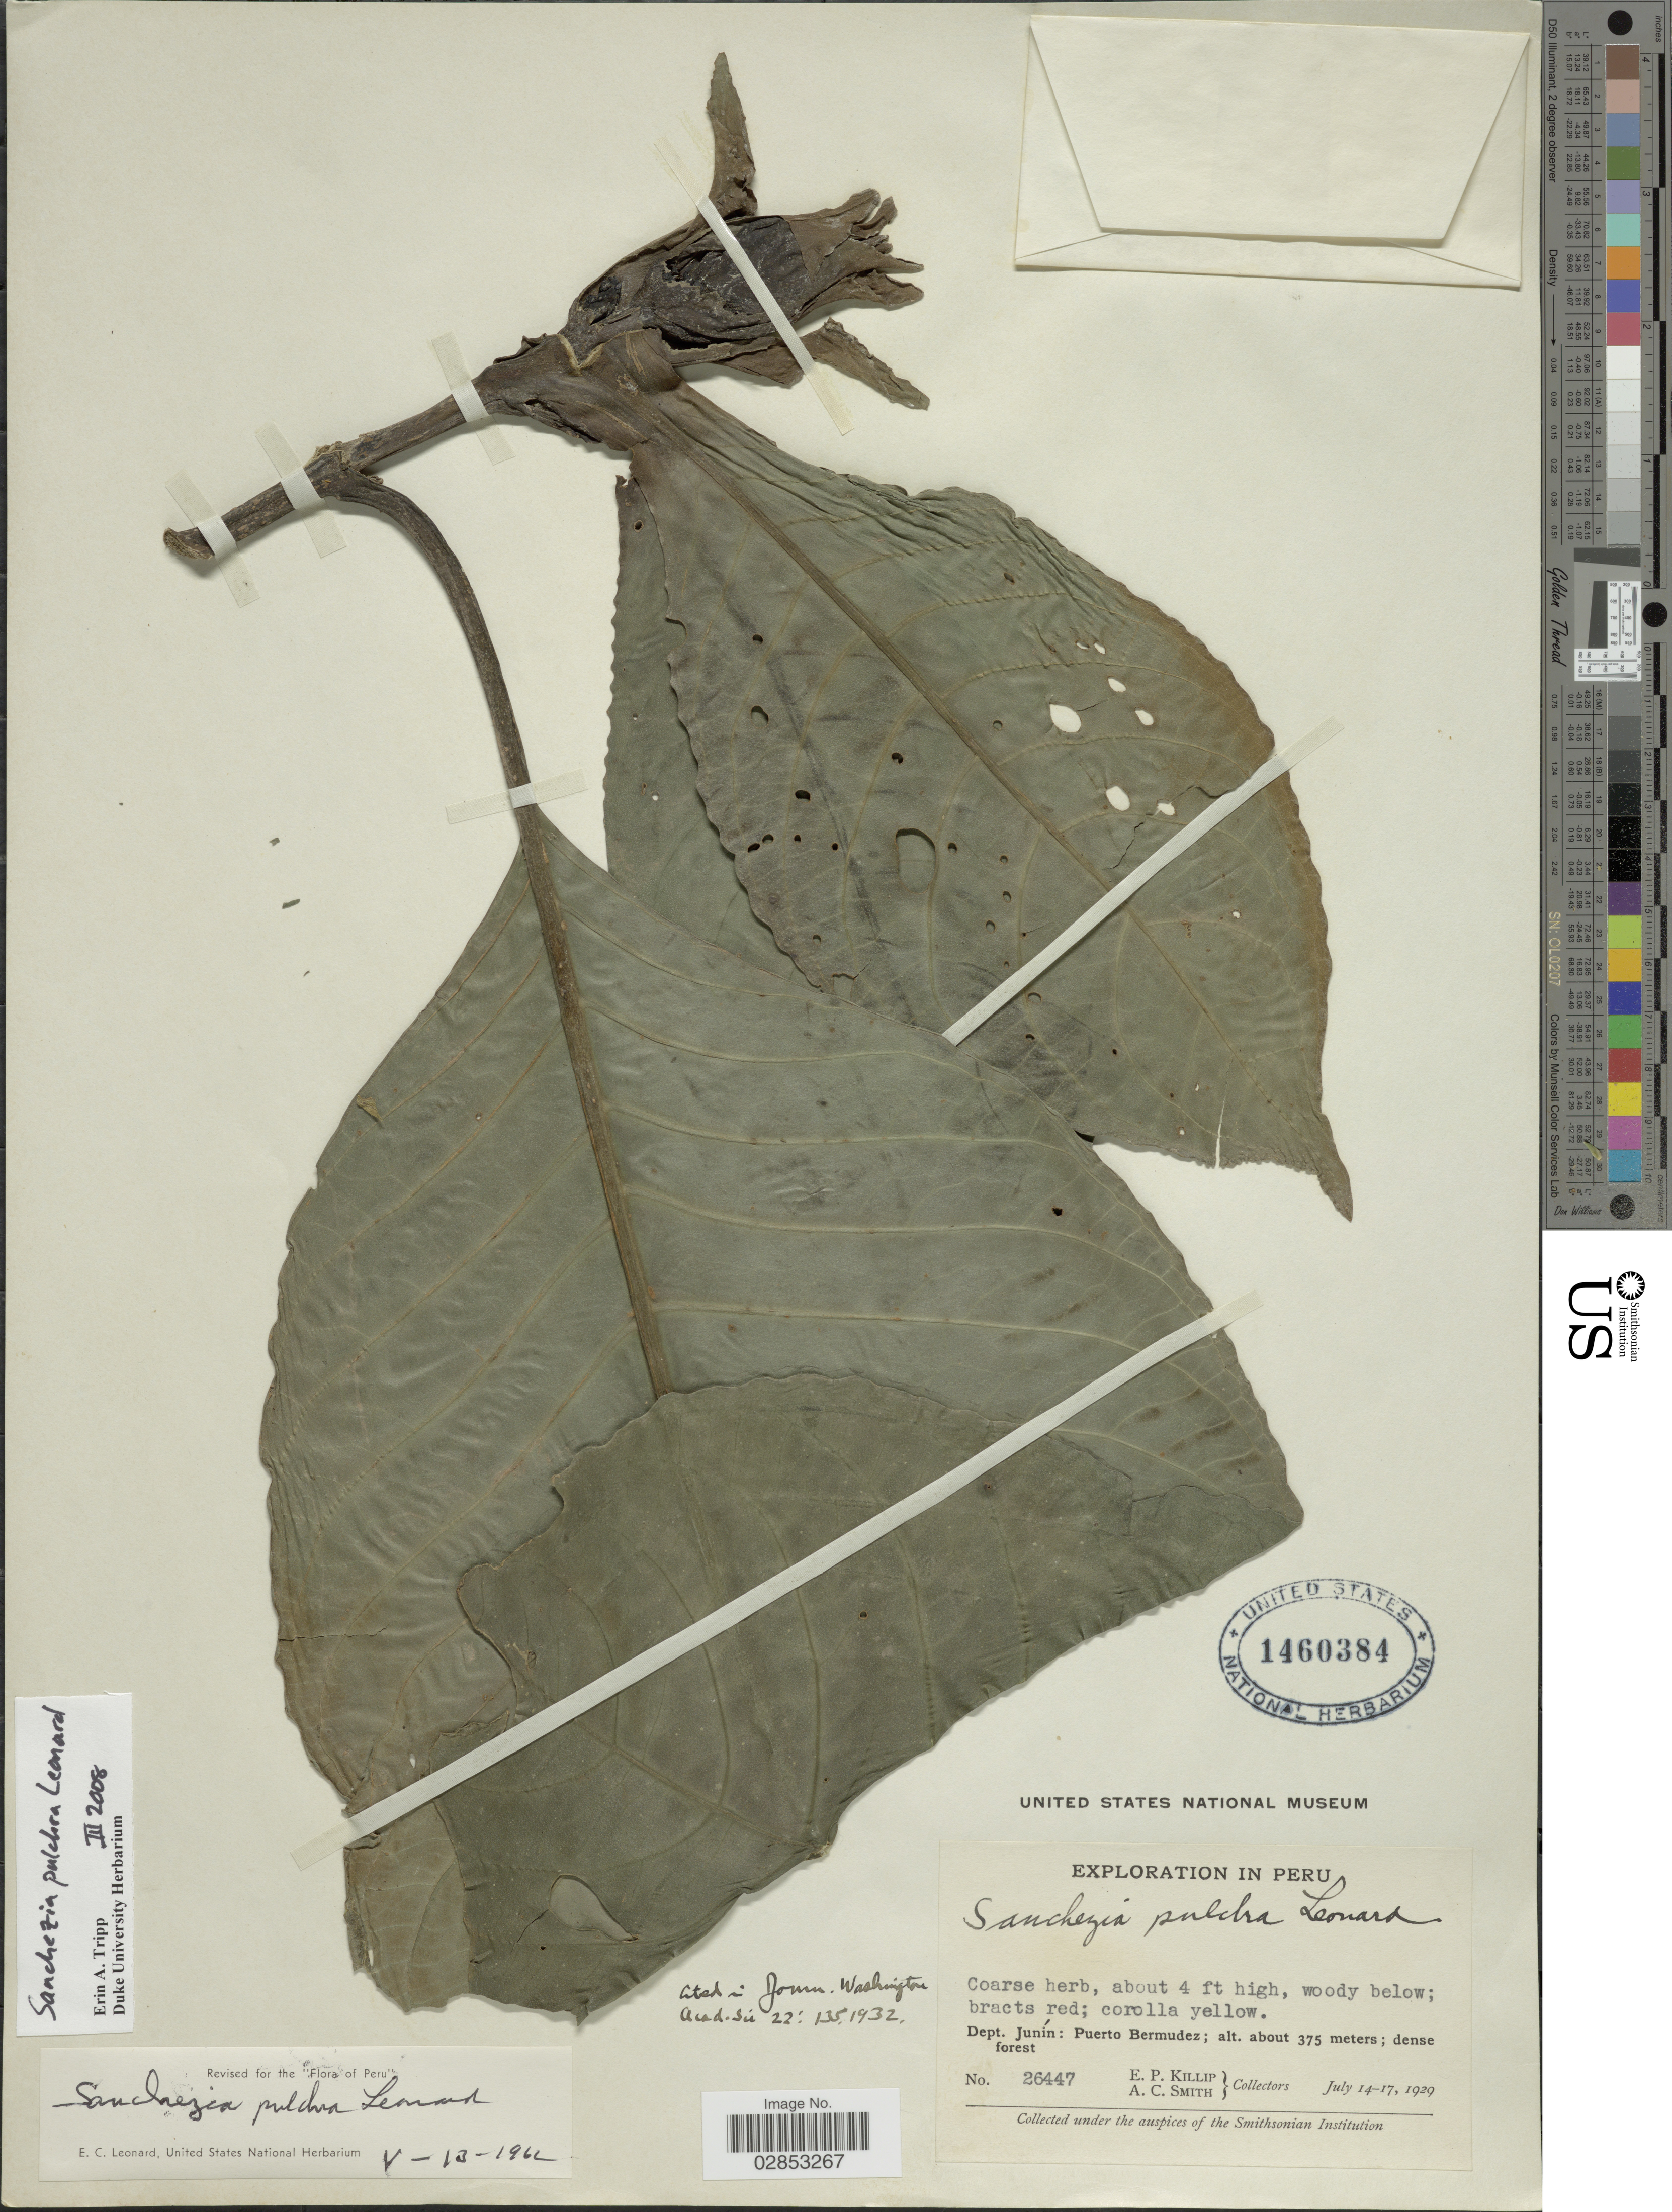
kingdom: Plantae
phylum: Tracheophyta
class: Magnoliopsida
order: Lamiales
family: Acanthaceae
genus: Sanchezia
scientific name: Sanchezia macrocnemis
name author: (Nees) Wassh.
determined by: Azevedo, Igor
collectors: E. P. Killip & A. C. Smith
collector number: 26447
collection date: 1929-07-14/1929-07-17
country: Peru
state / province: Junín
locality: Dept. Junín: Puerto Bermudez.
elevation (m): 375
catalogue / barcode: US 1460384